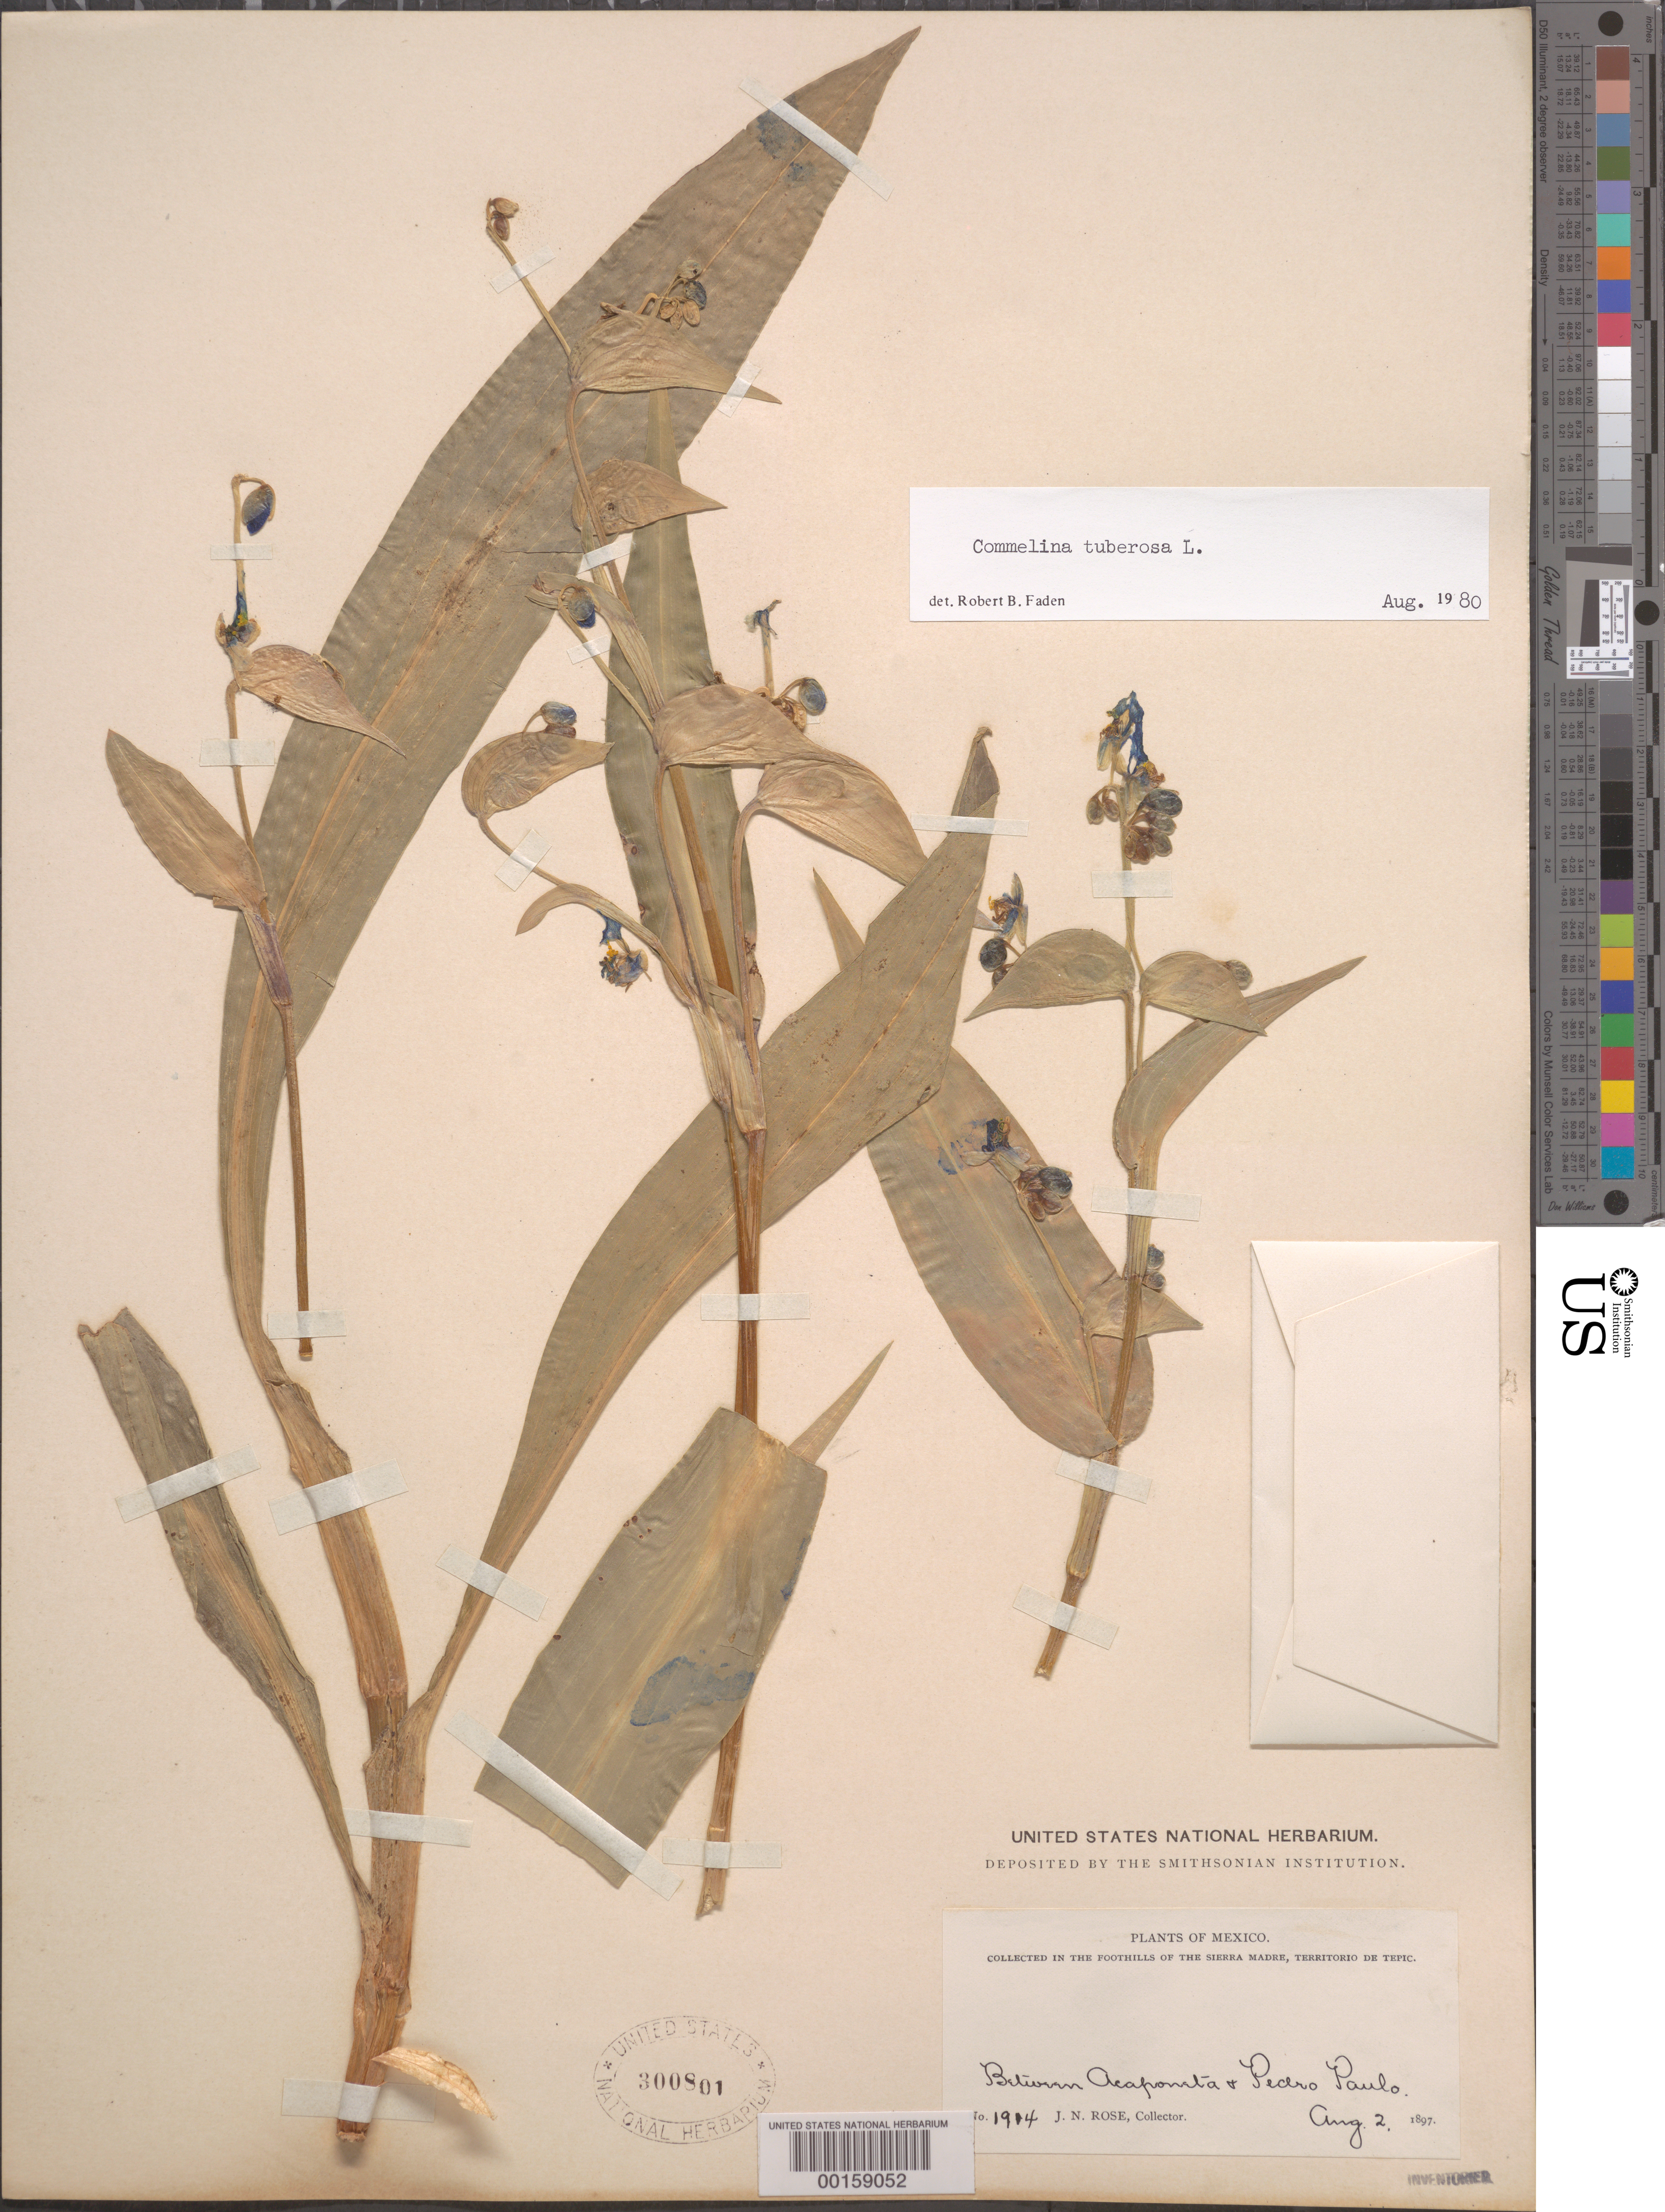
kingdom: Plantae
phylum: Tracheophyta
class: Liliopsida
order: Commelinales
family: Commelinaceae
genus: Commelina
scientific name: Commelina tuberosa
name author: L.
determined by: Faden, Robert B., (US), Smithsonian Institution - National Museum of Natural History (UNITED STATES)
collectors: J. N. Rose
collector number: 1914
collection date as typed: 02 Aug 1897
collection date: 1897-08-02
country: Mexico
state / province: Nayarit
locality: Tepic; between icaponeta and pedro paulo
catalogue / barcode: US 300801